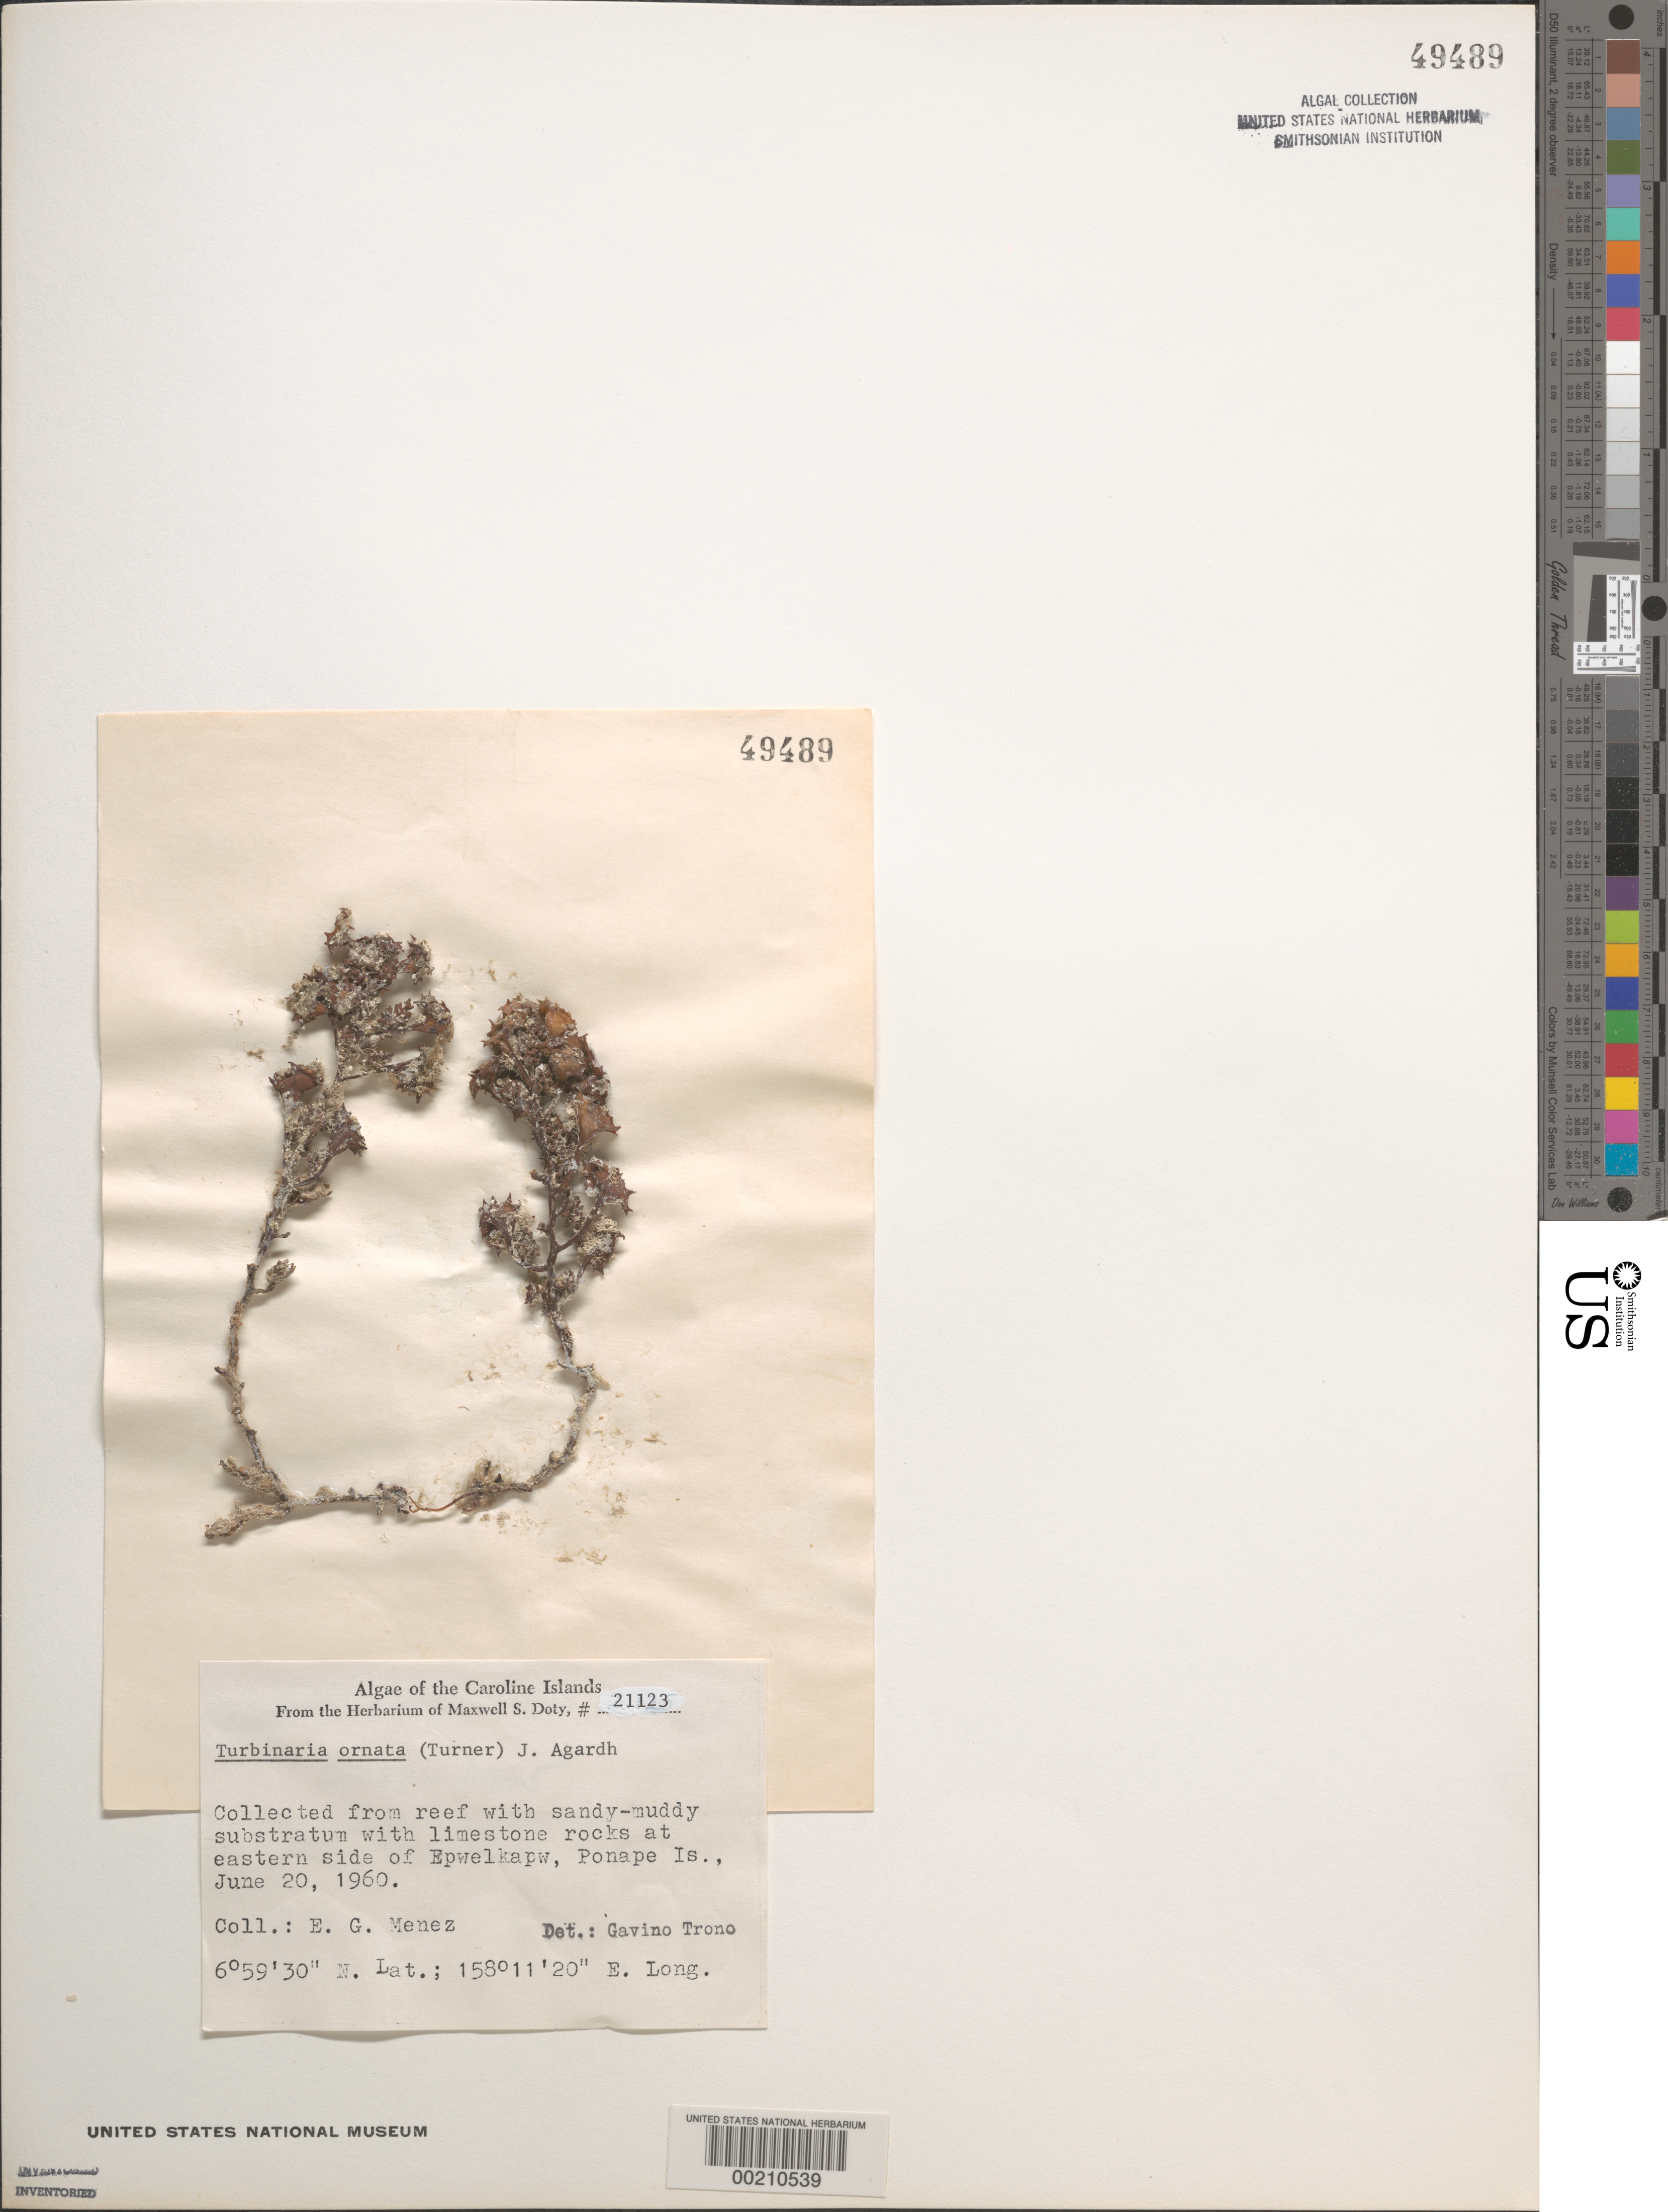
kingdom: Chromista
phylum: Ochrophyta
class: Phaeophyceae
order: Fucales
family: Sargassaceae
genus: Turbinaria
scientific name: Turbinaria ornata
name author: (Turner) J. Agardh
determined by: Trono, Gavino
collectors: Meñez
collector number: MSD 21123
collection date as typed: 20 Jun 1960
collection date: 1960-06-20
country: Micronesia, Federated States of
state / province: Pohnpei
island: Pohnpei [Ponape] Islands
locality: Epwelkapw Islet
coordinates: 6 59' 30" N, 158 11' 20" E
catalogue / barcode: US 49489